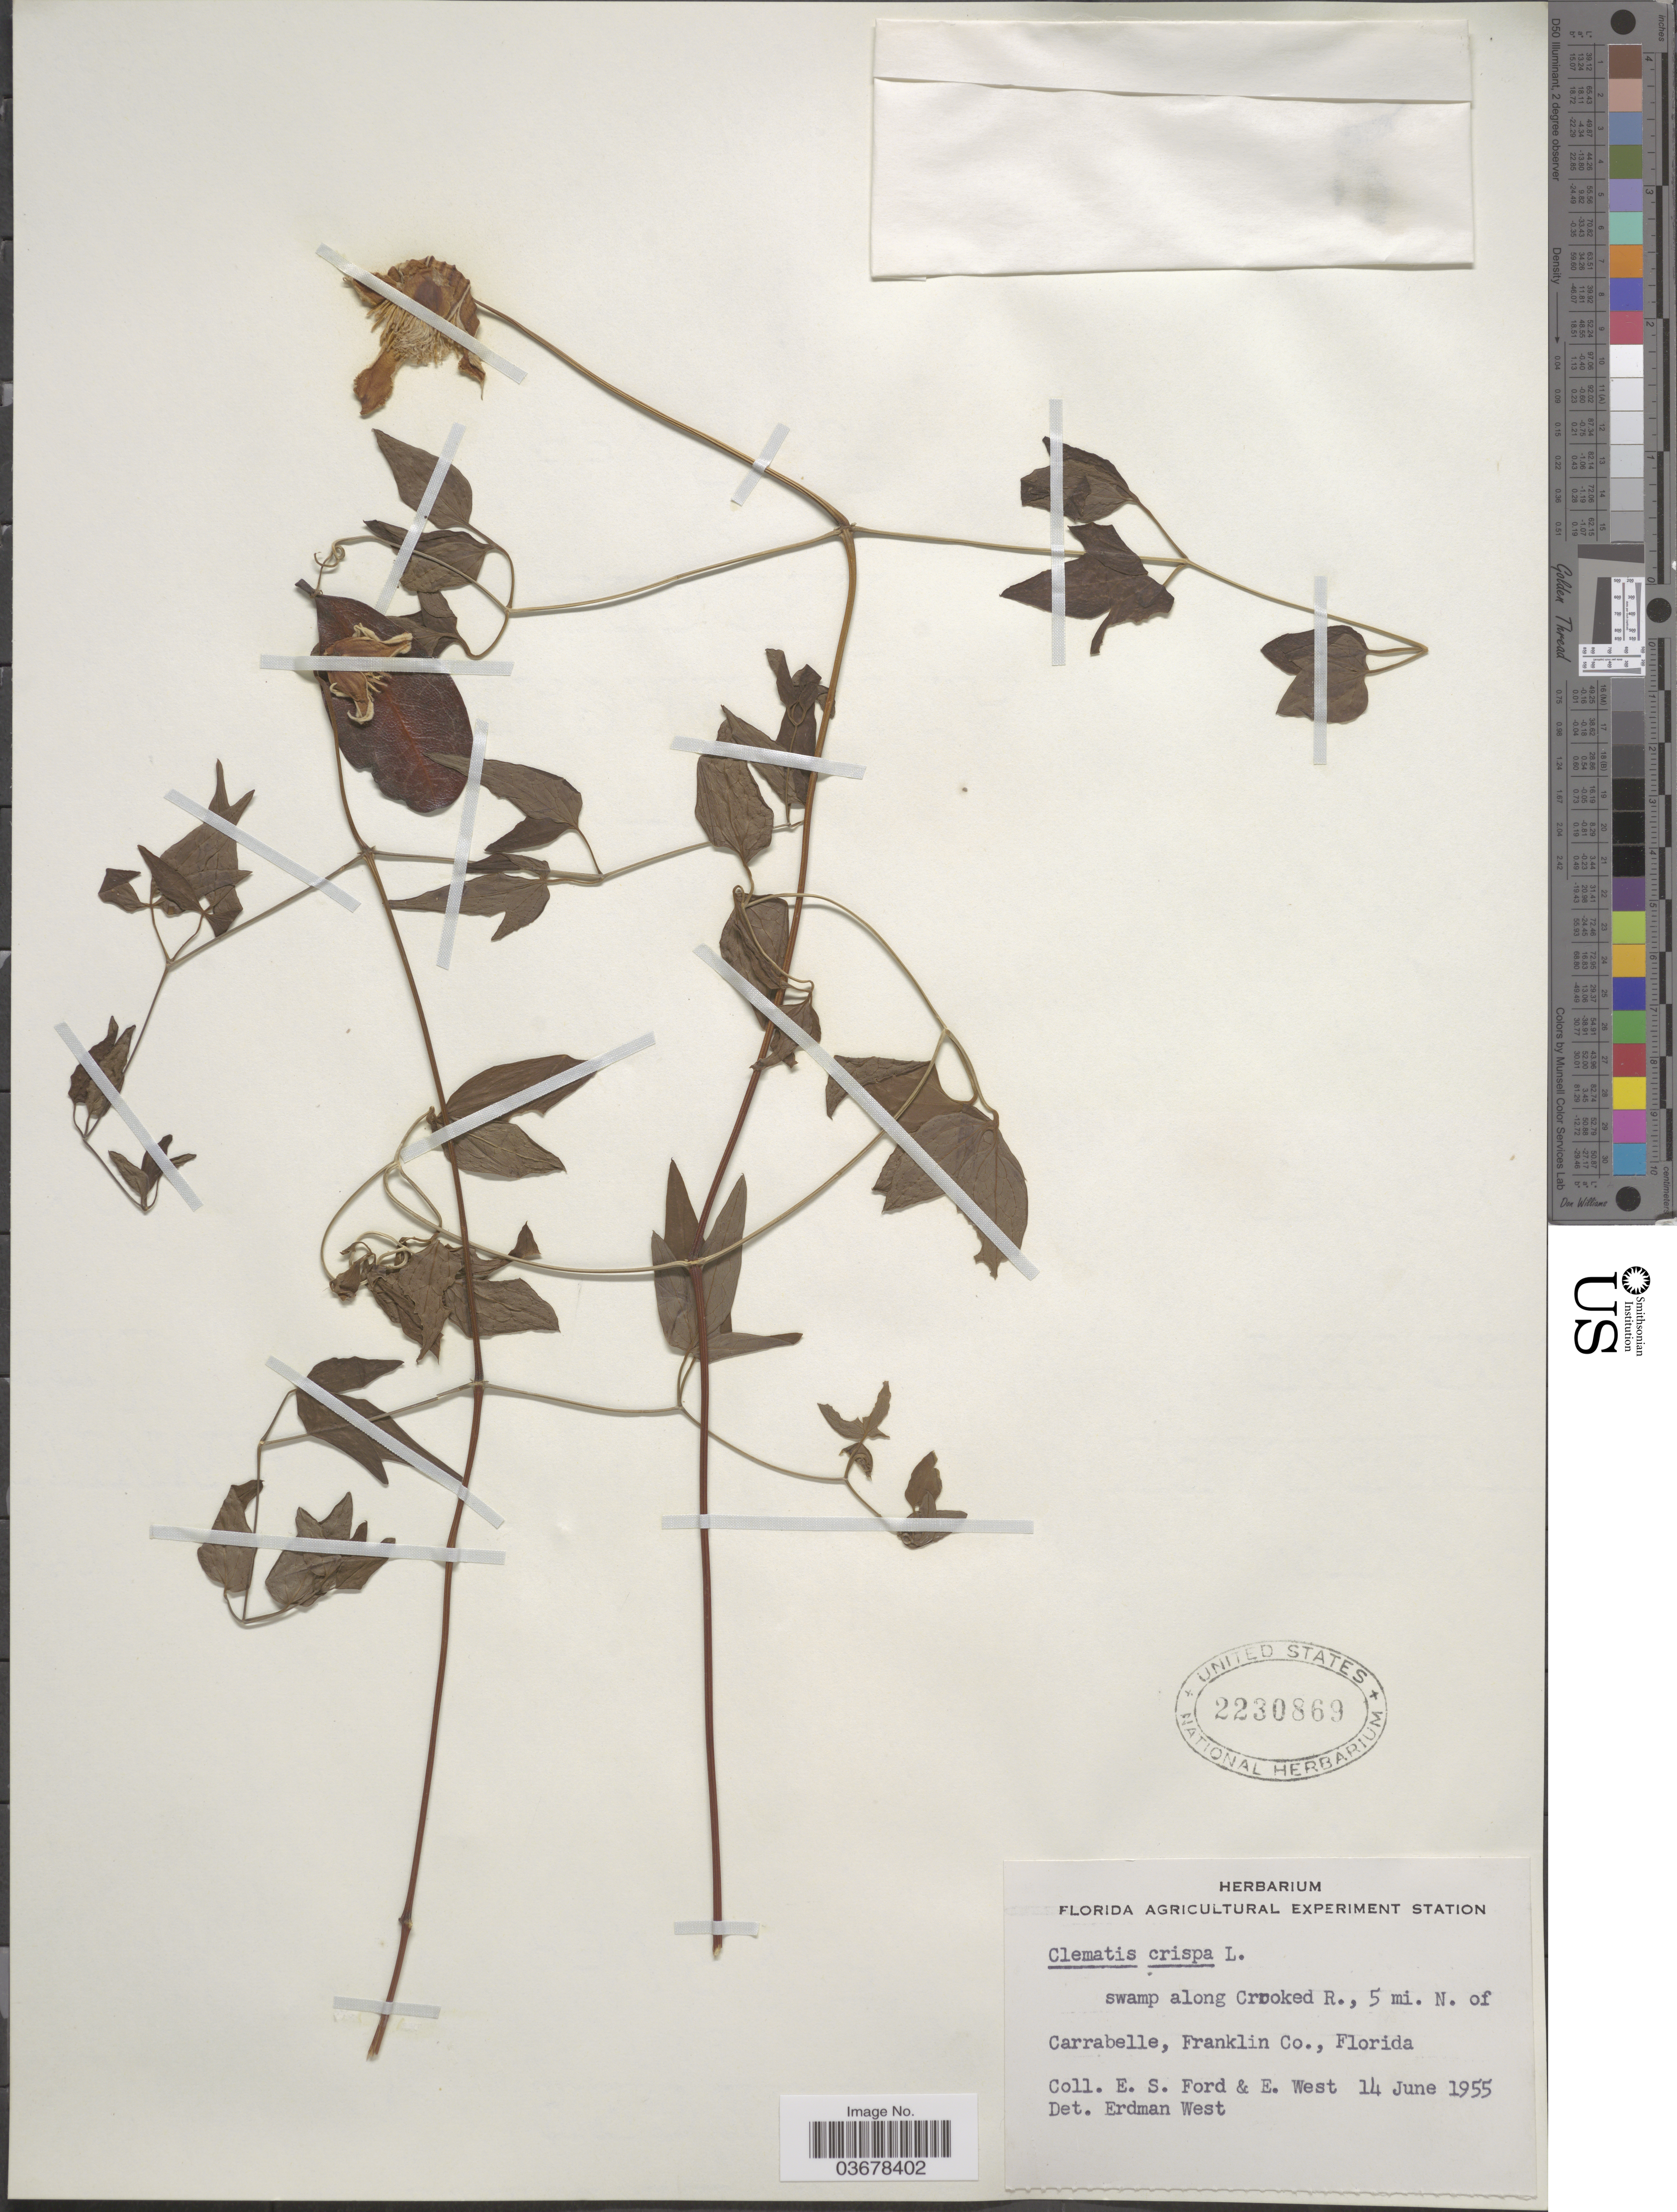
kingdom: Plantae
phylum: Tracheophyta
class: Magnoliopsida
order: Ranunculales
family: Ranunculaceae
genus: Clematis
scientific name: Clematis viorna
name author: L.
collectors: E. Ford & E. West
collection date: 1955-06-14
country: United States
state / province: Florida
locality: Swamp along Crooked R., 5 mi. N. of Carrabelle, Franklin Co.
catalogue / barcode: US 2230869